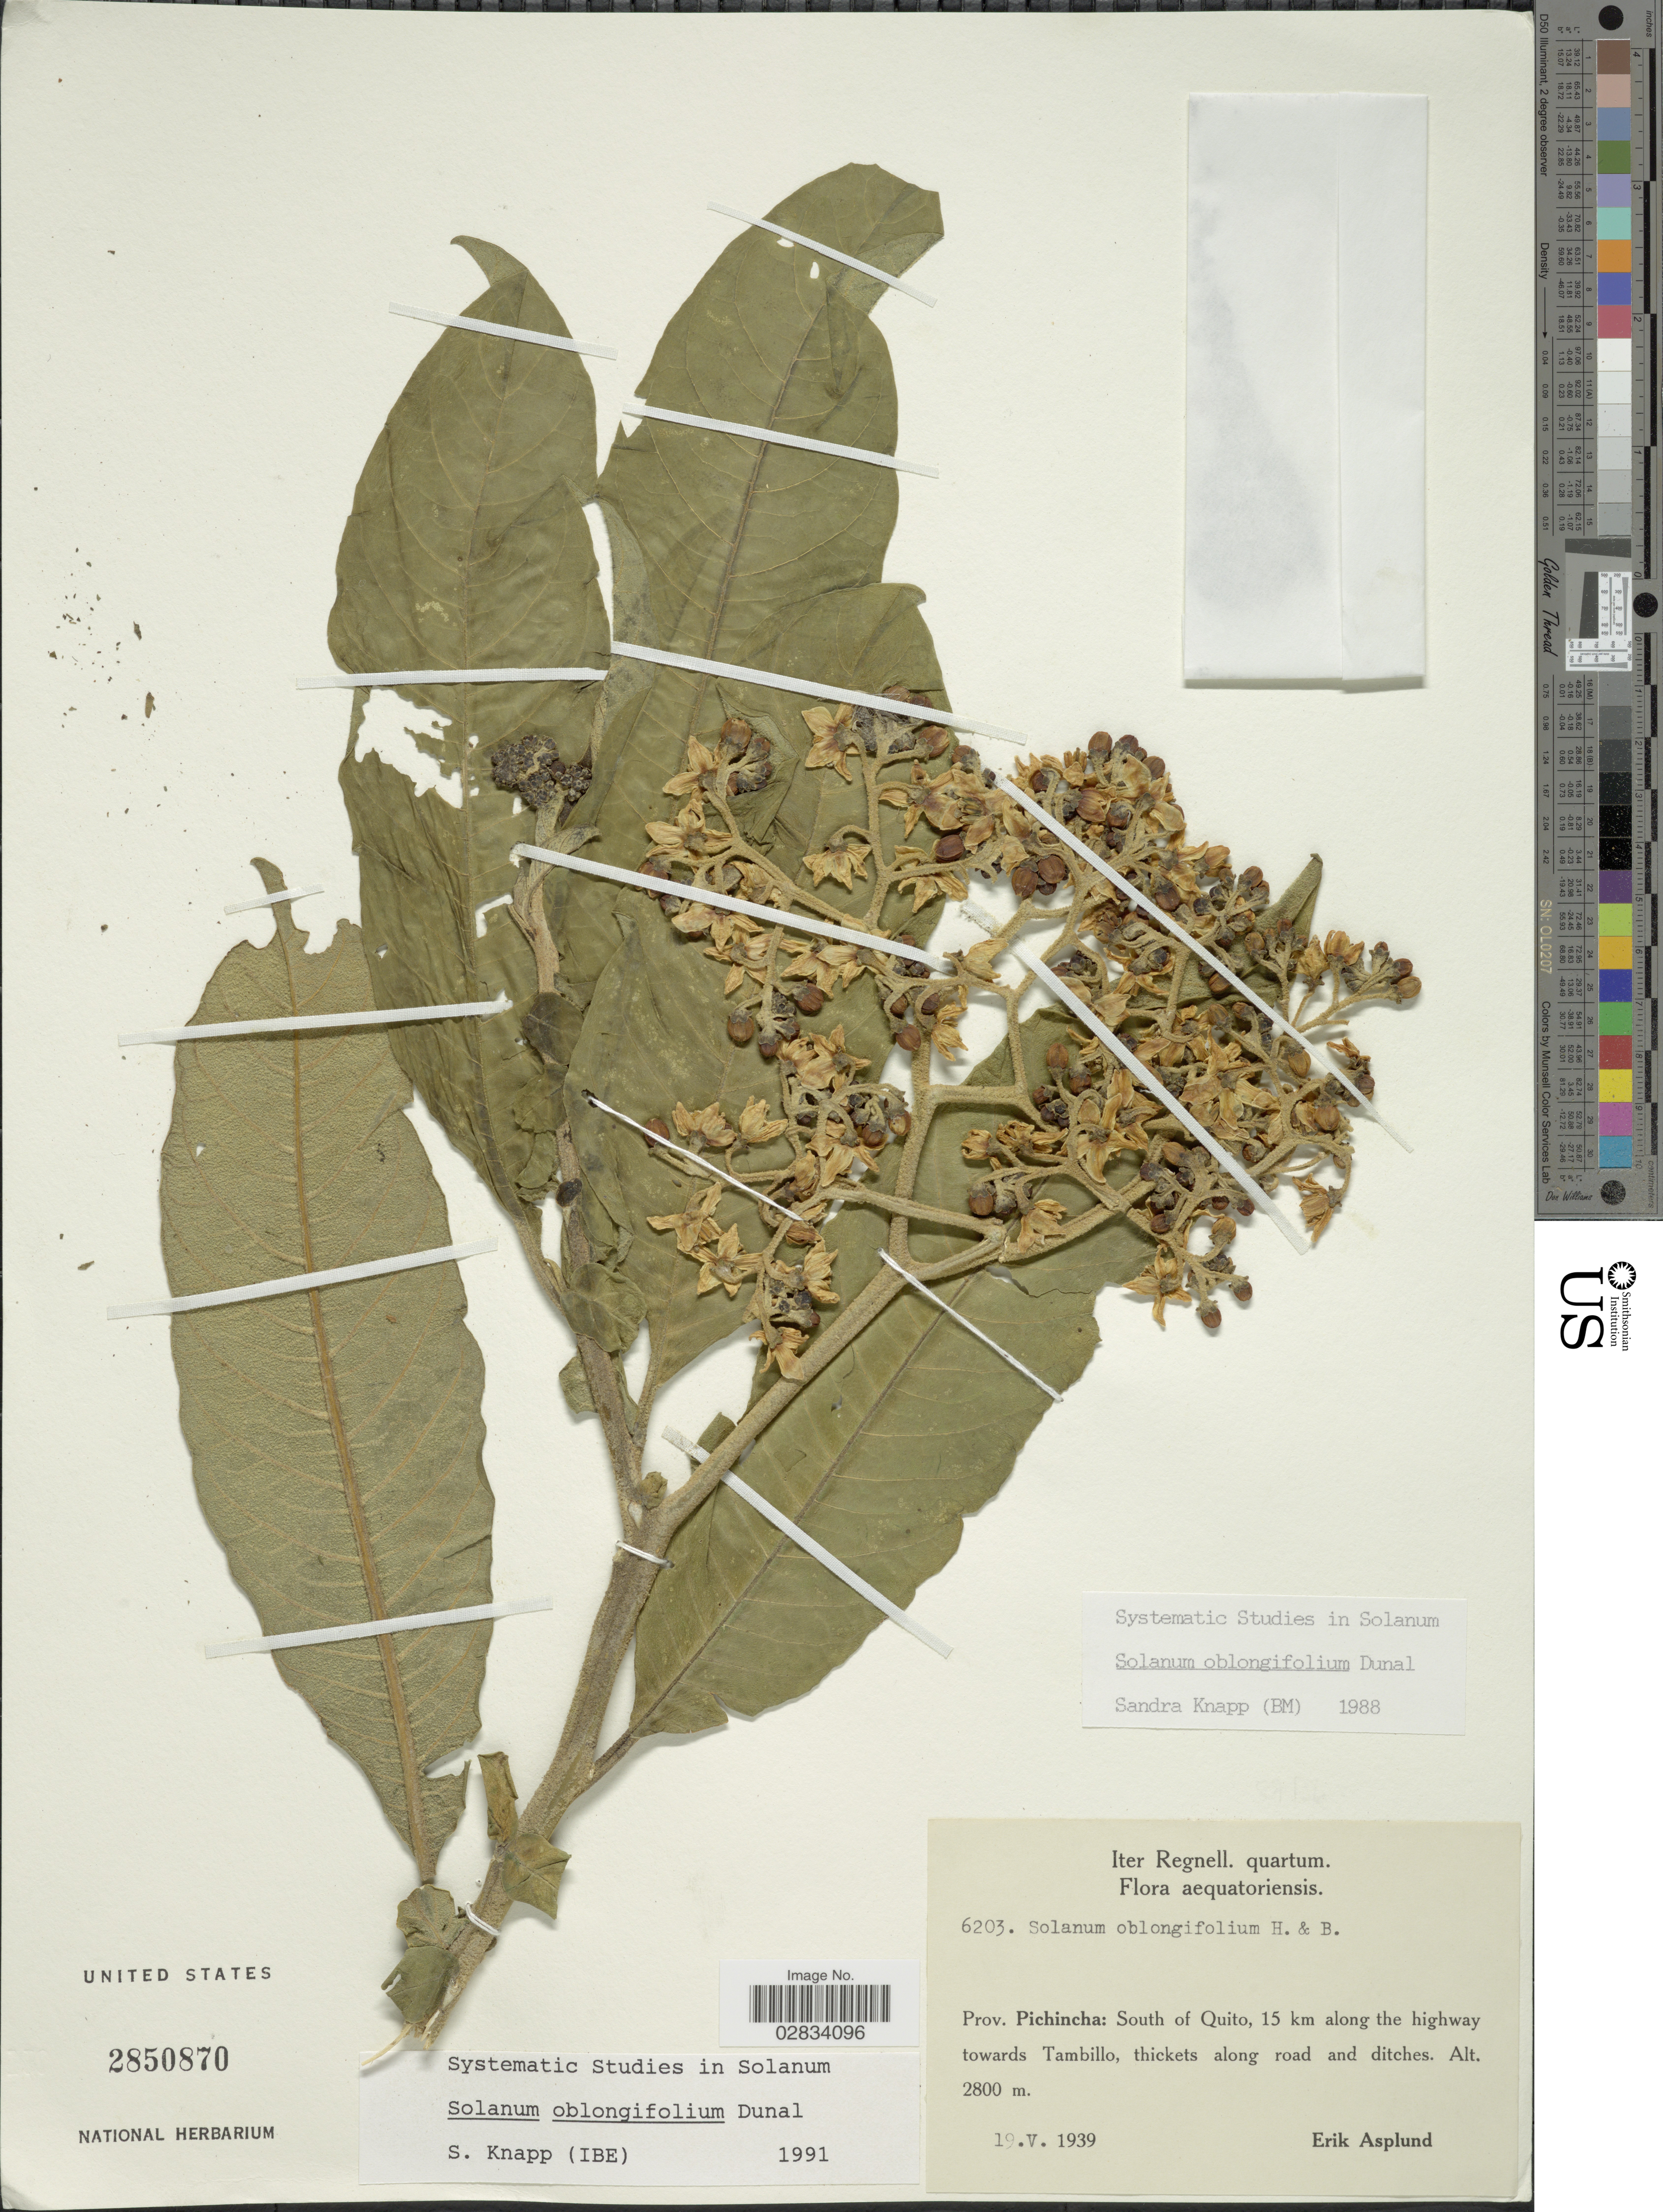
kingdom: Plantae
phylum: Tracheophyta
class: Magnoliopsida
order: Solanales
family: Solanaceae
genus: Solanum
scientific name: Solanum oblongifolium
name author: Duval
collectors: E. Asplund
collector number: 6203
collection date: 1939-05-19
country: Ecuador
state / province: Pichincha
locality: South of Quito, 15 km along the highway towards Tambillo, thickets along road and ditches.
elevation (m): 2800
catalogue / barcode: US 2850870